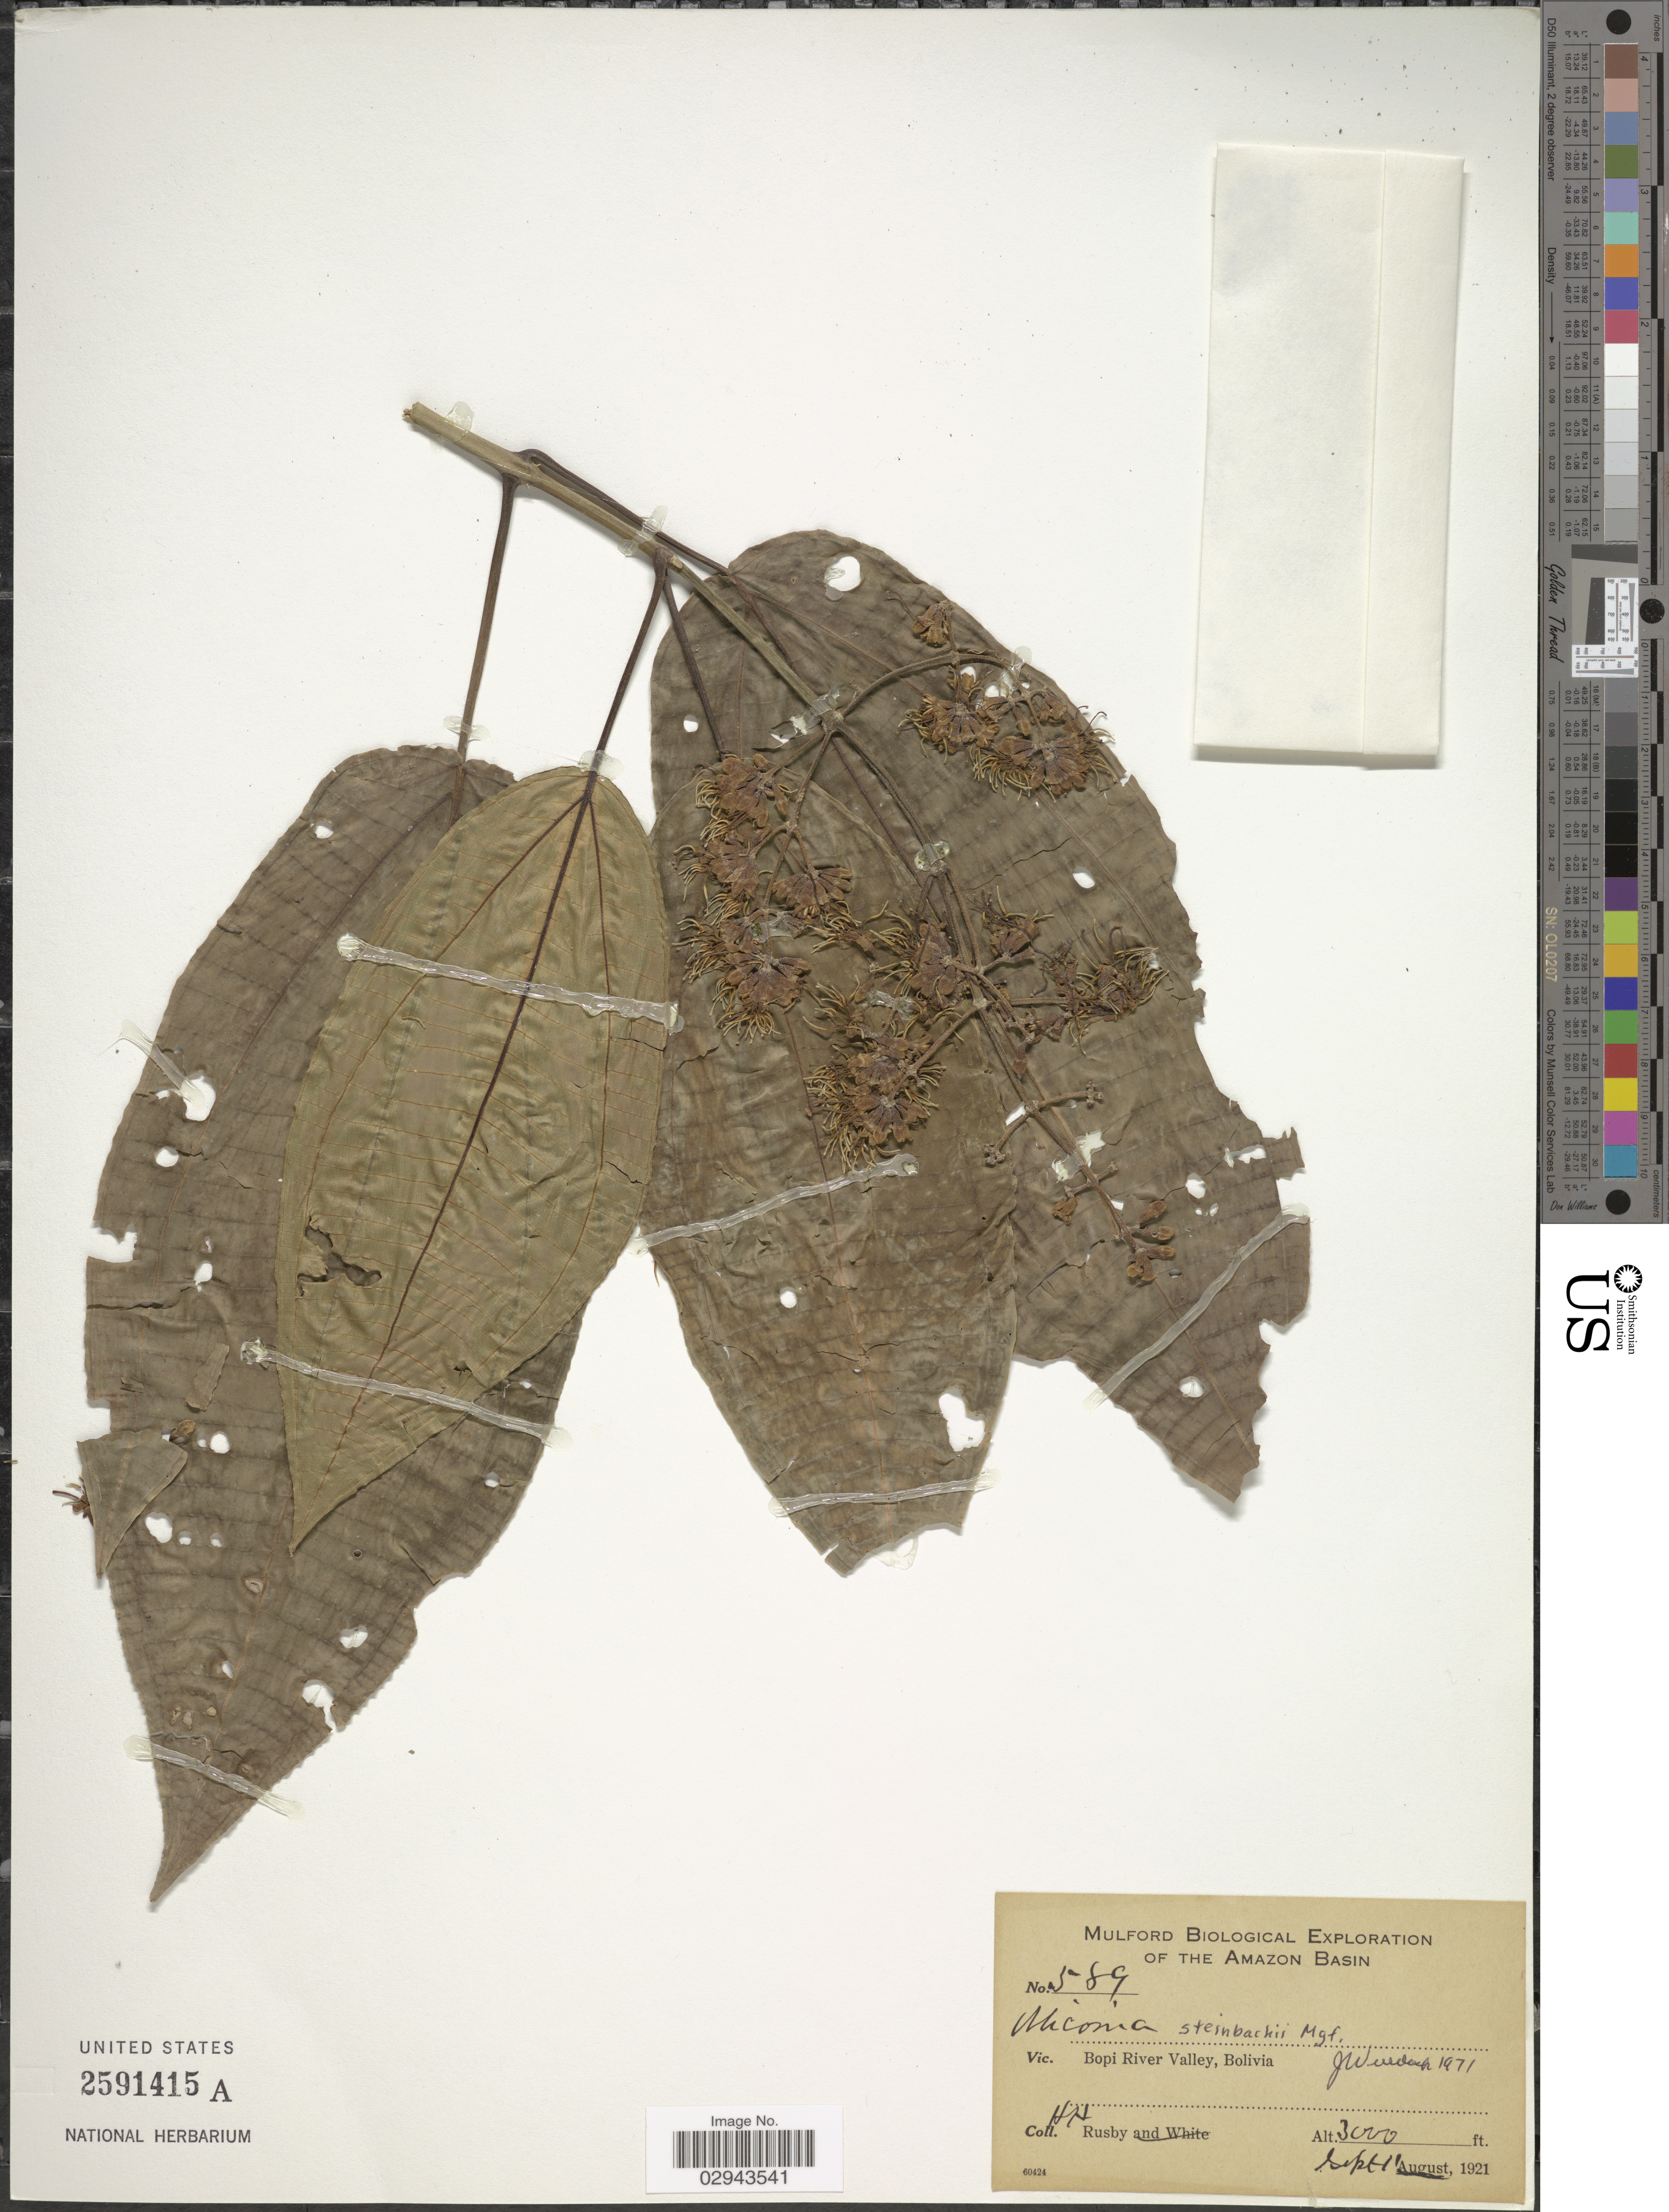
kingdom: Plantae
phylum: Tracheophyta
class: Magnoliopsida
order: Myrtales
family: Melastomataceae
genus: Miconia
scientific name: Miconia steinbachii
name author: Markgr.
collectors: H. H. Rusby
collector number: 589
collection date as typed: Sept 11, 1921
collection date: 1921-09-11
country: Bolivia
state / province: La Paz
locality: Bopi River Valley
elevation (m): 914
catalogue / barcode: US 2591415A